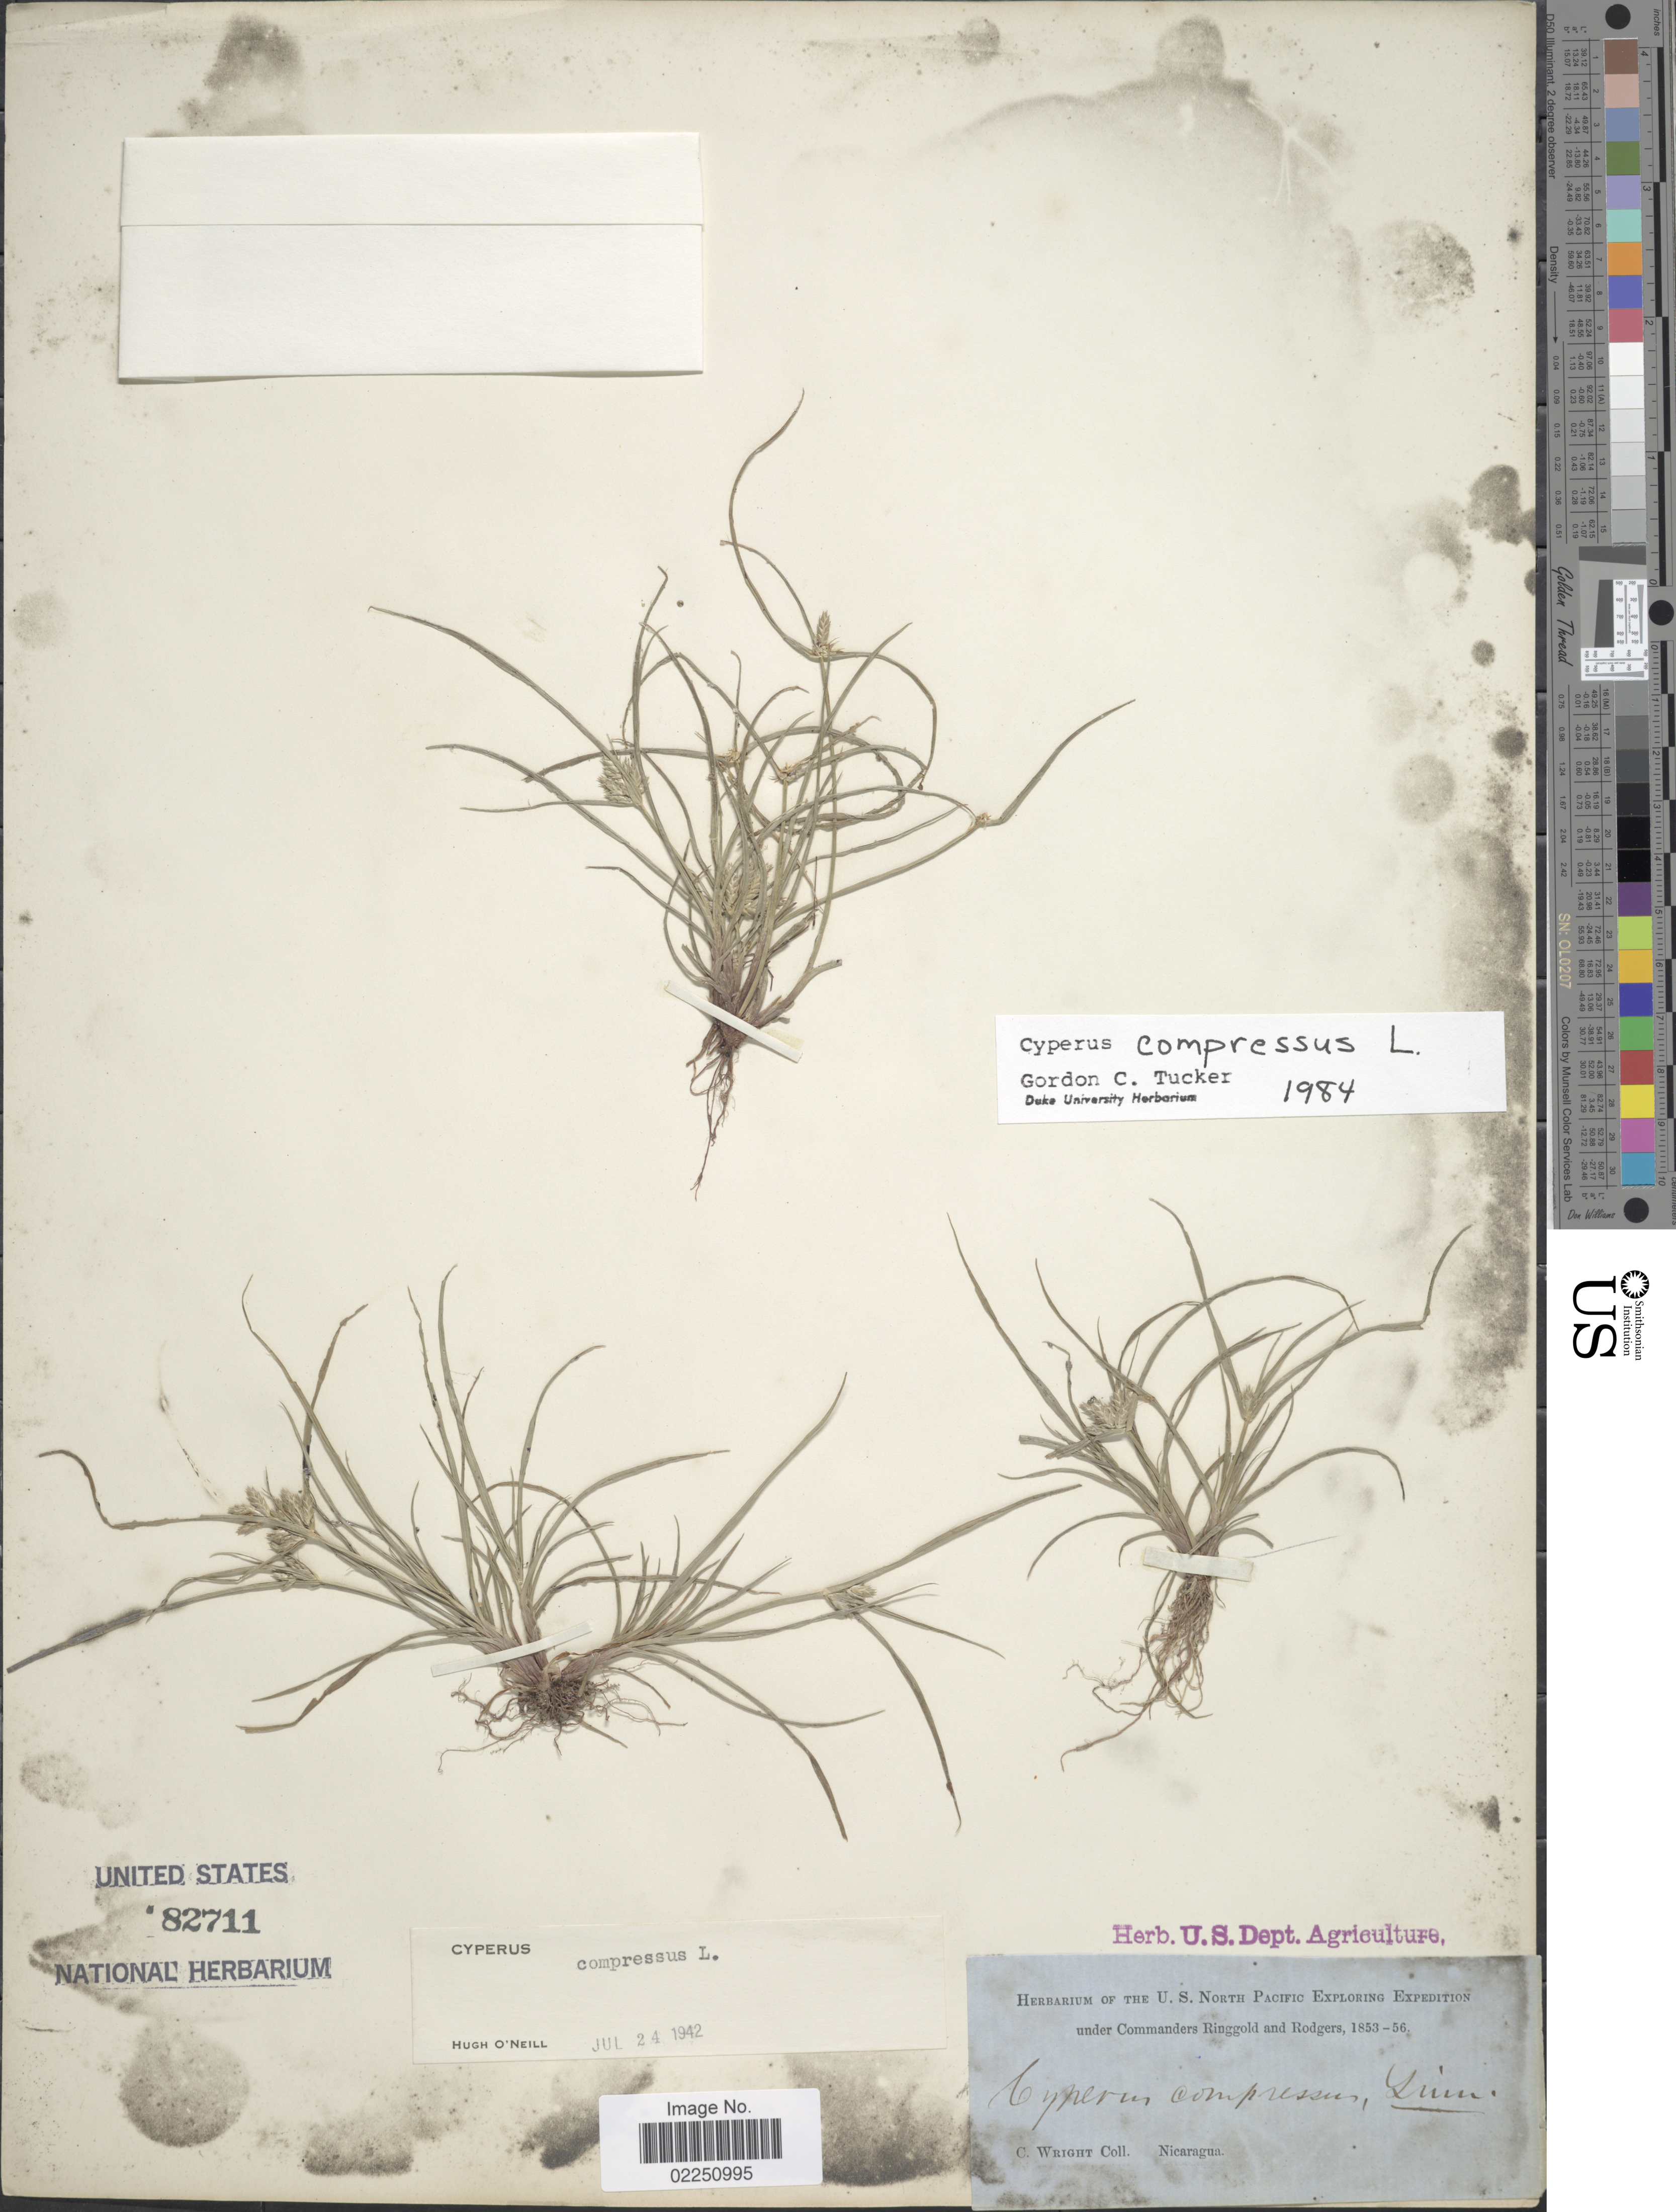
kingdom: Plantae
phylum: Tracheophyta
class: Liliopsida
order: Poales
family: Cyperaceae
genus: Cyperus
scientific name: Cyperus compressus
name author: L.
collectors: C. Wright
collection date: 1853/1856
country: Nicaragua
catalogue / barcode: US 82711